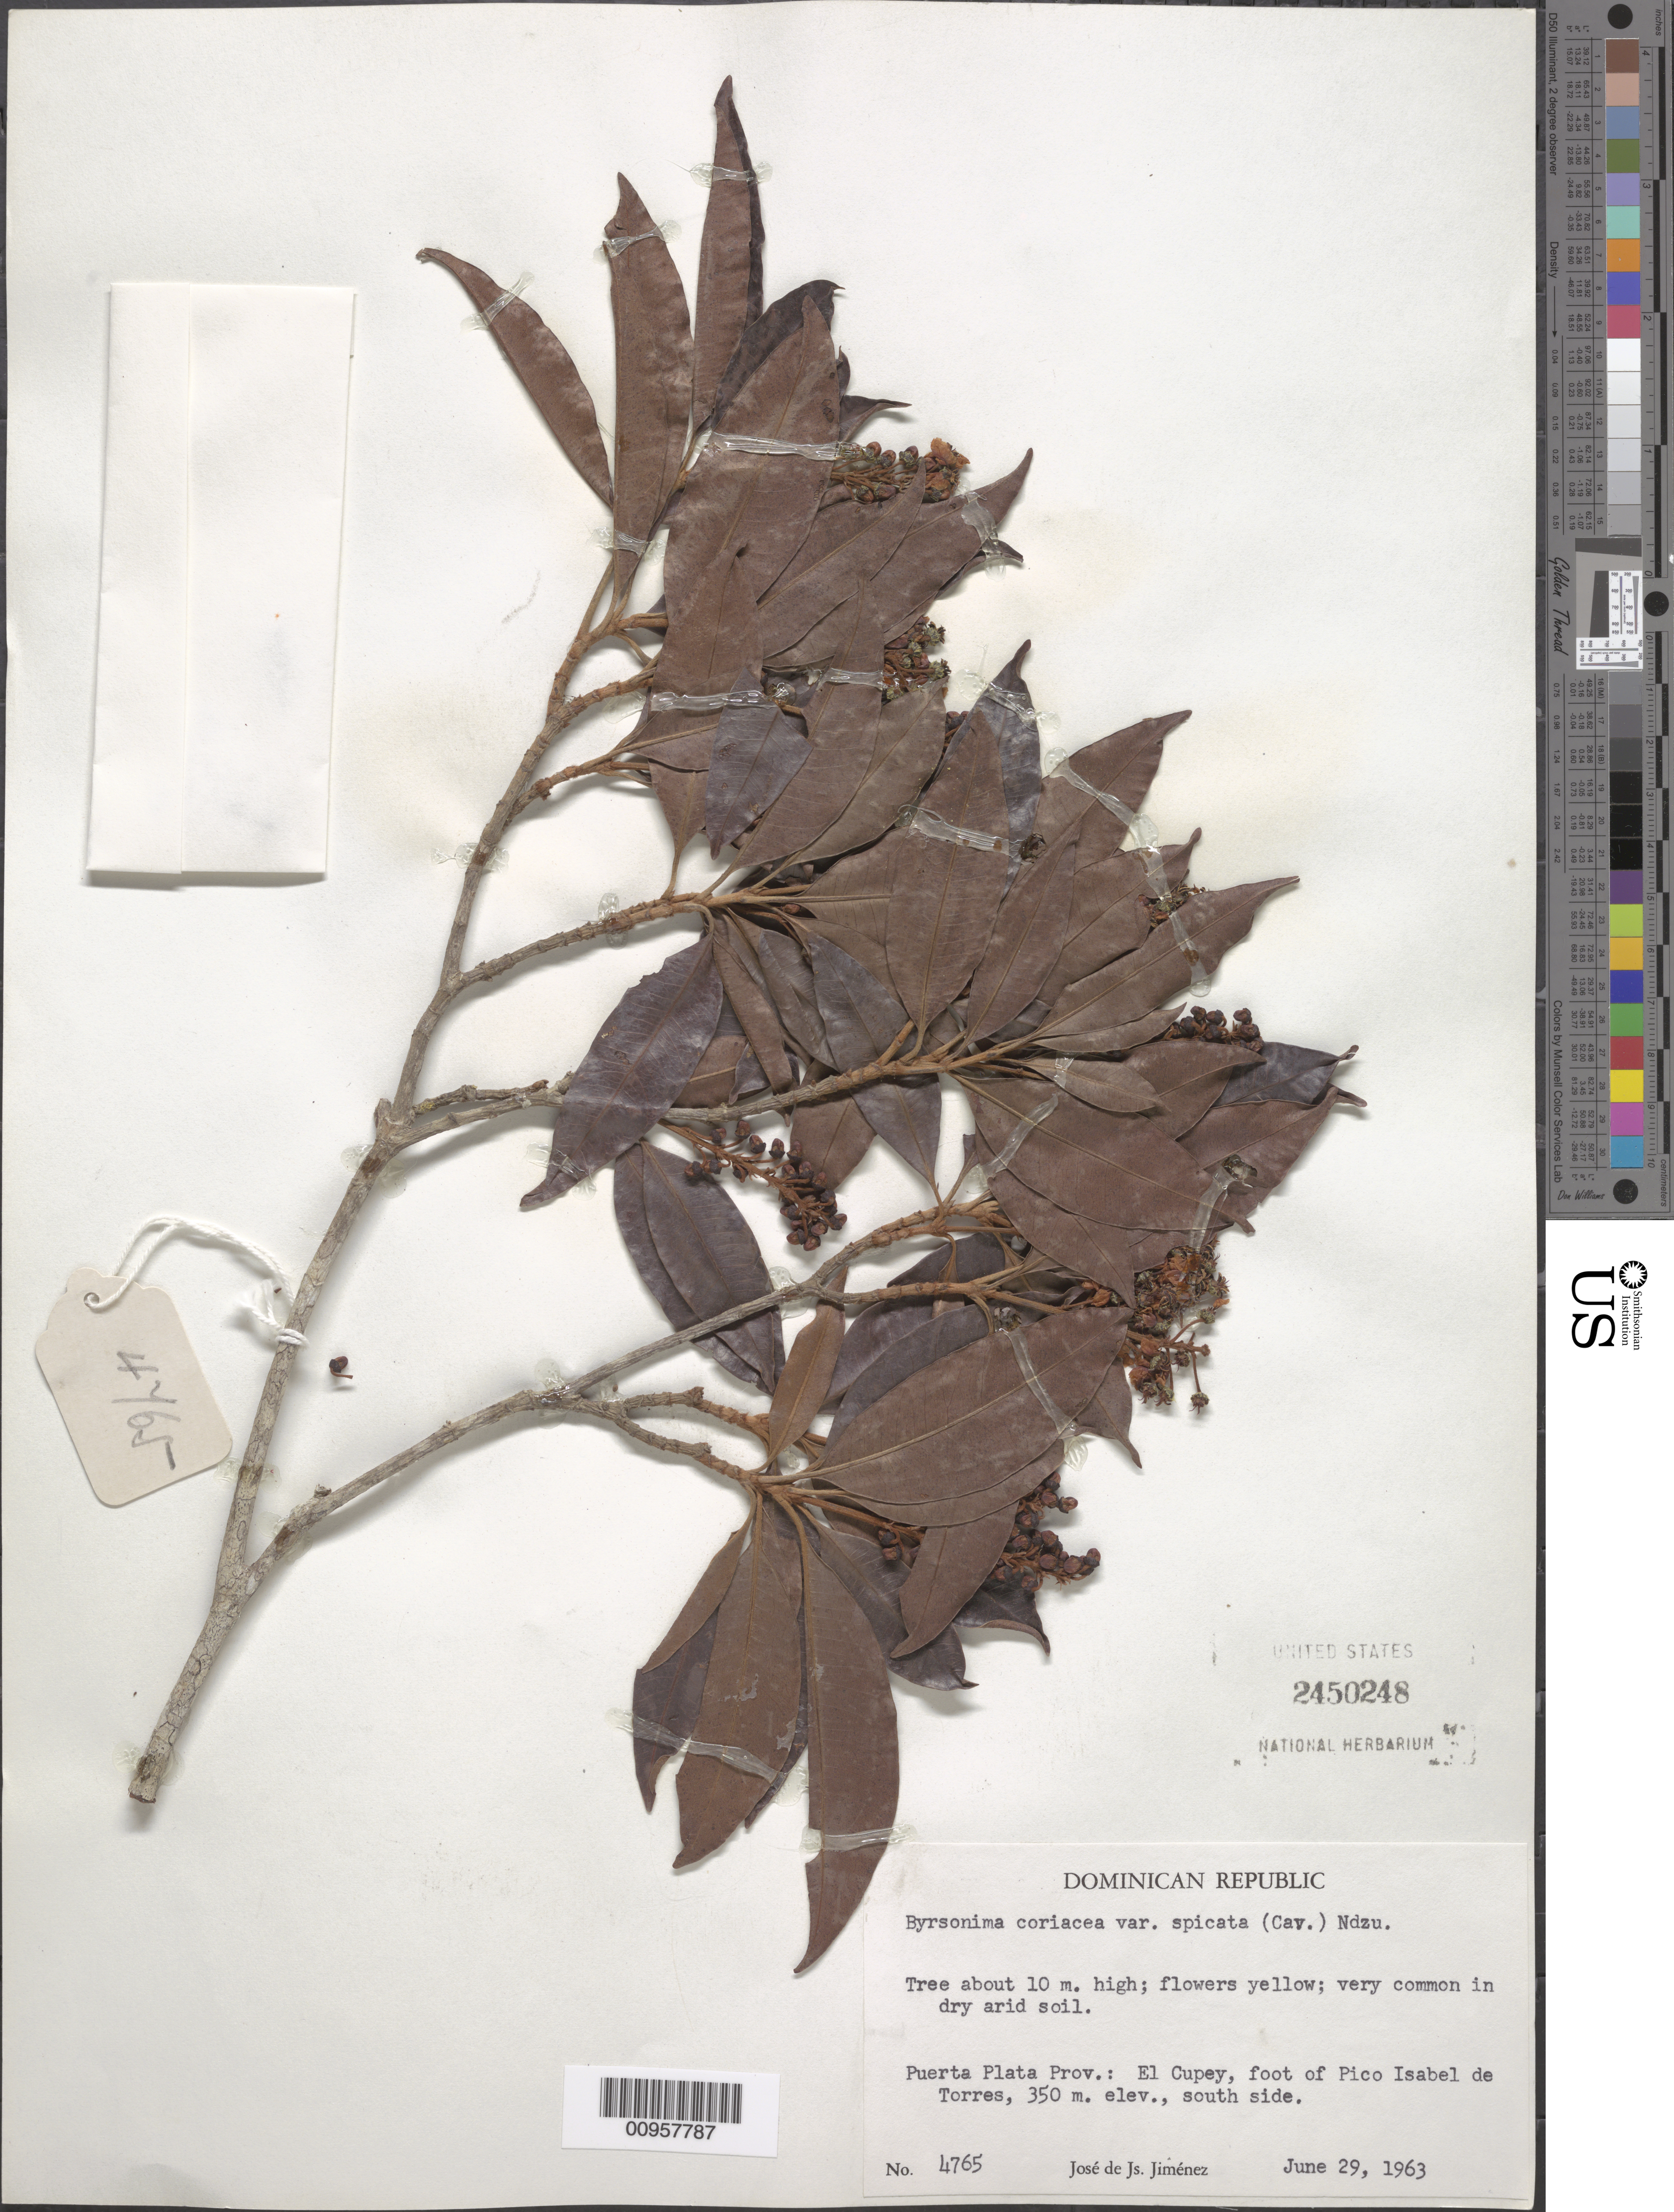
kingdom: Plantae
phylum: Tracheophyta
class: Magnoliopsida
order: Malpighiales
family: Malpighiaceae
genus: Byrsonima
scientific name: Byrsonima spicata (Cav.) DC.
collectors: J. J. Jiménez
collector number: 4765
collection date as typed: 29 Jun 1963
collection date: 1963-06-29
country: Dominican Republic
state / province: Puerto Plata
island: Hispaniola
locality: El Cupey, foot of Pico Isabel de Torres, south side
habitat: In dry arid soil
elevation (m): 350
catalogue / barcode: US 2450248